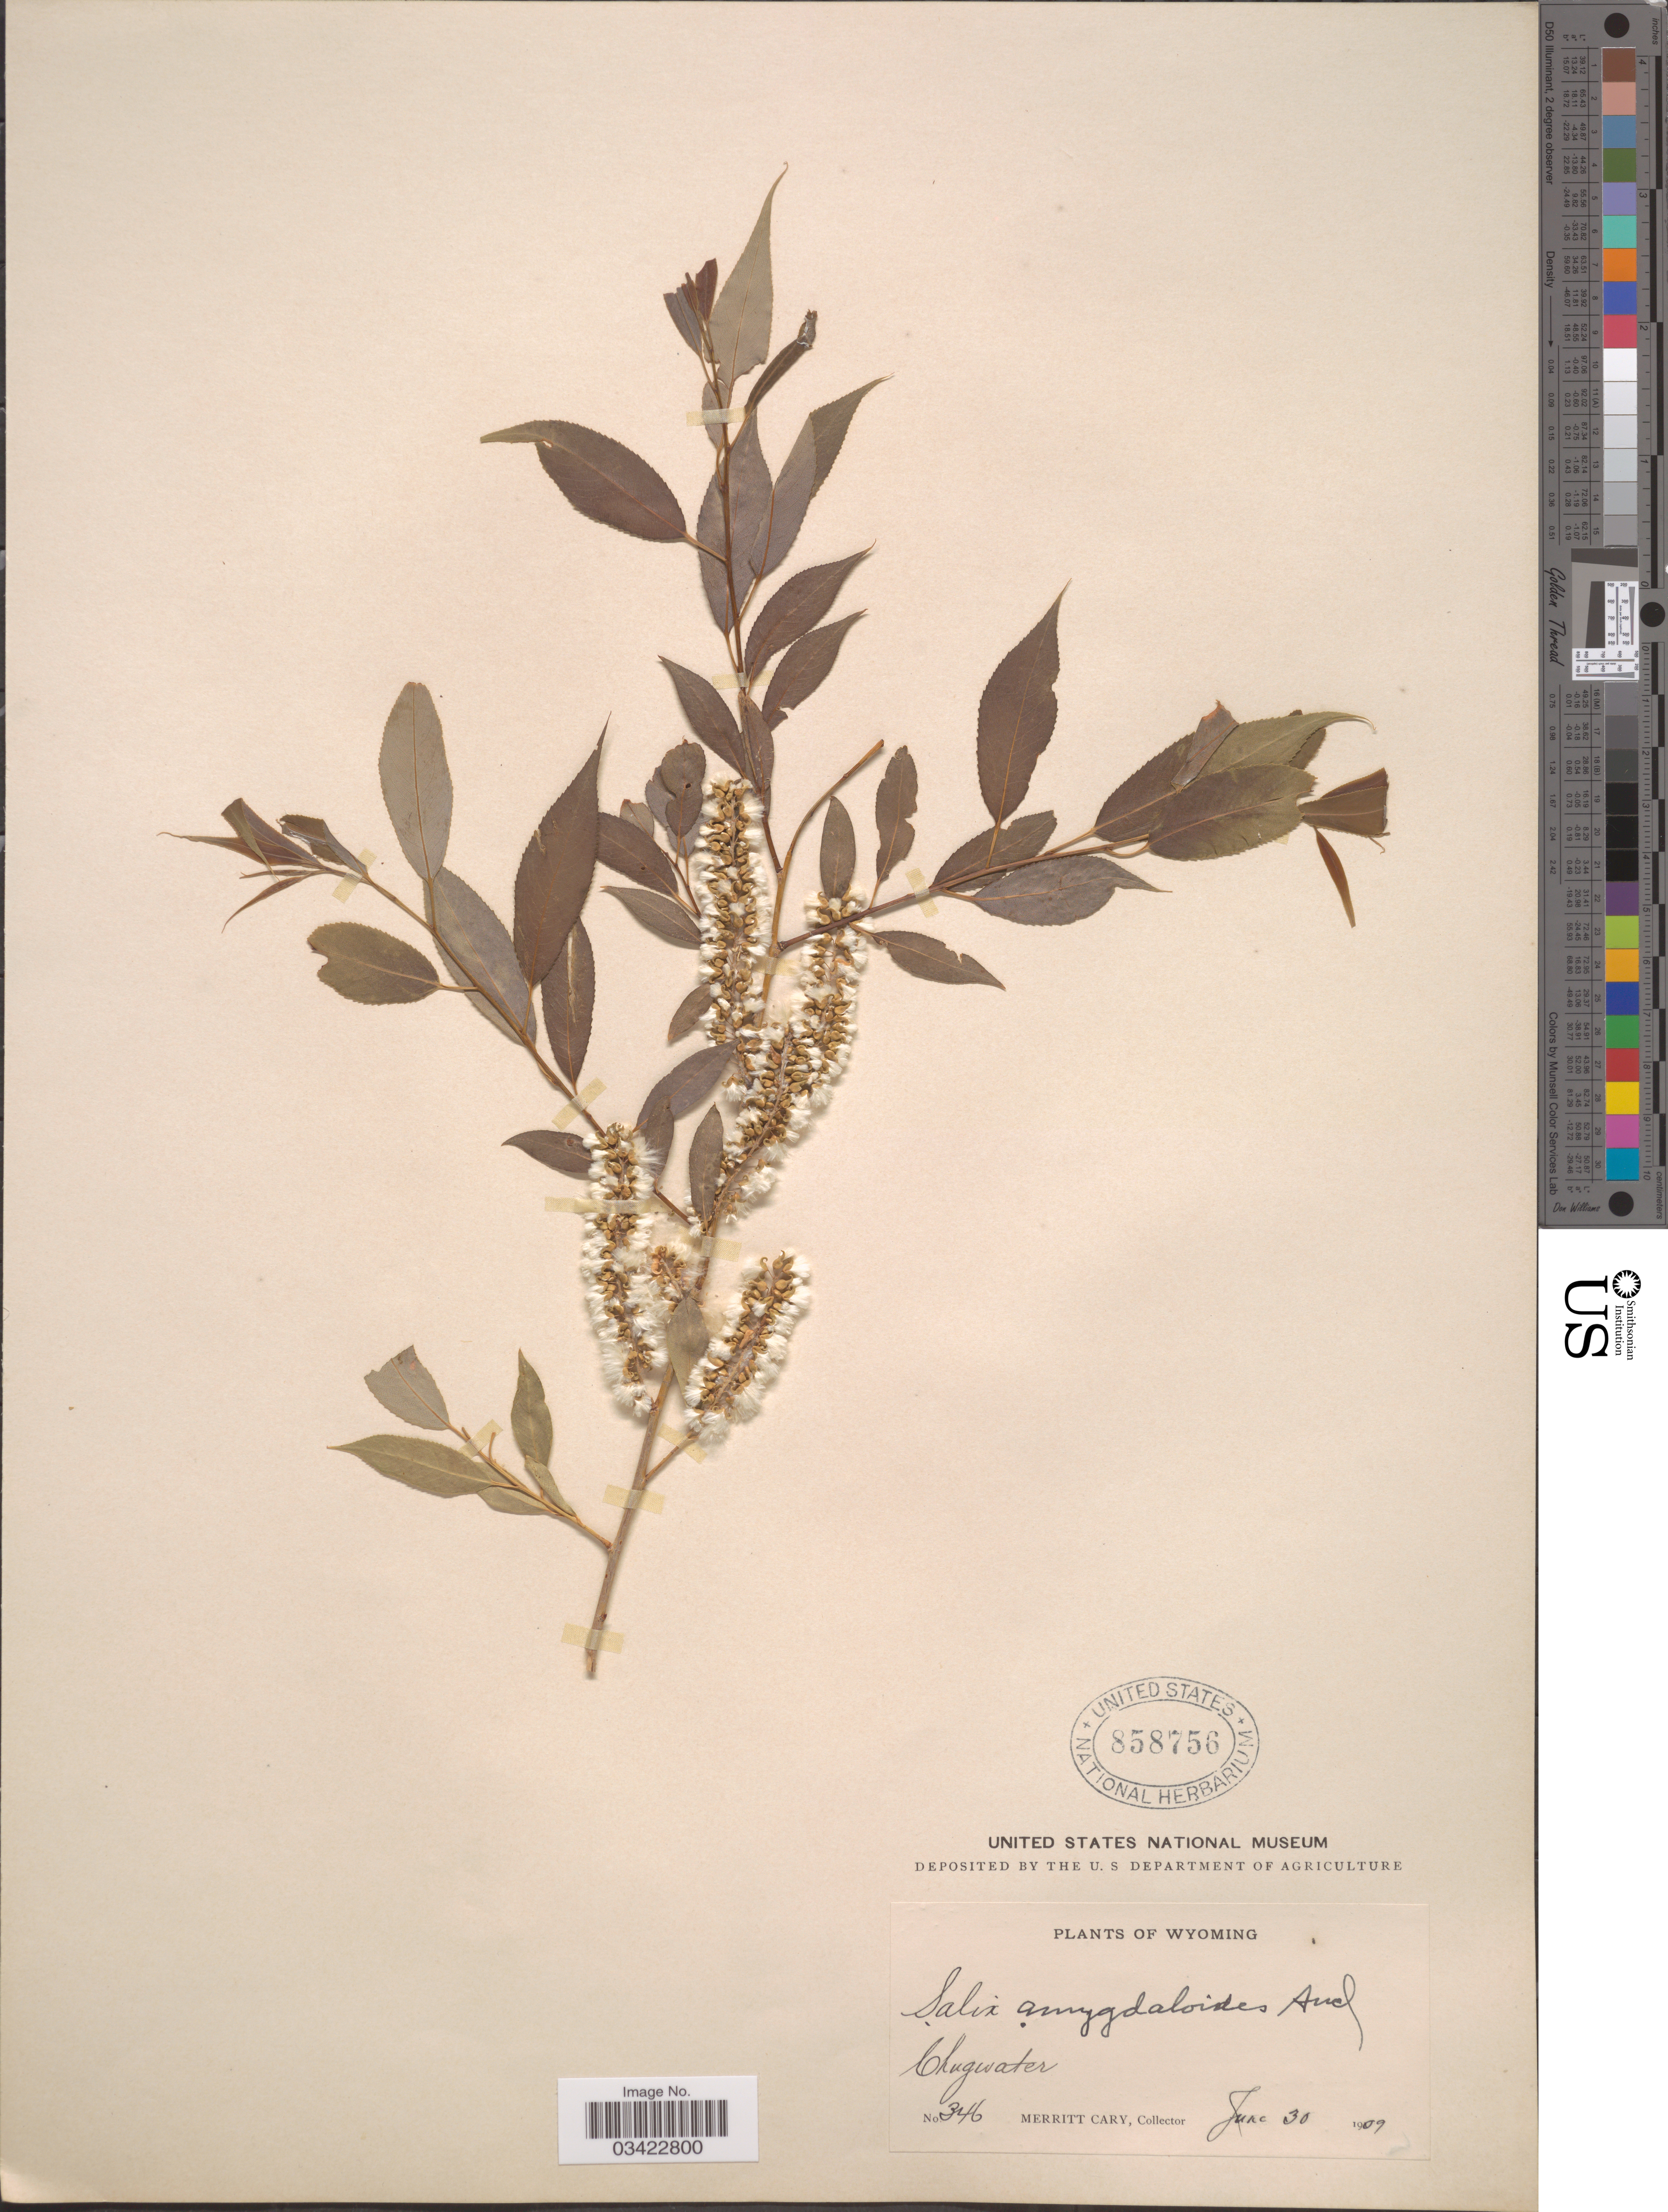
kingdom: Plantae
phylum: Tracheophyta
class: Magnoliopsida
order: Malpighiales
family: Salicaceae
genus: Salix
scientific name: Salix amygdaloides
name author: Andersson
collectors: M. Cary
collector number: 346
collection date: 1909-06-30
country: United States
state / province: Wyoming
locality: Chugwater.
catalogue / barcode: US 858756